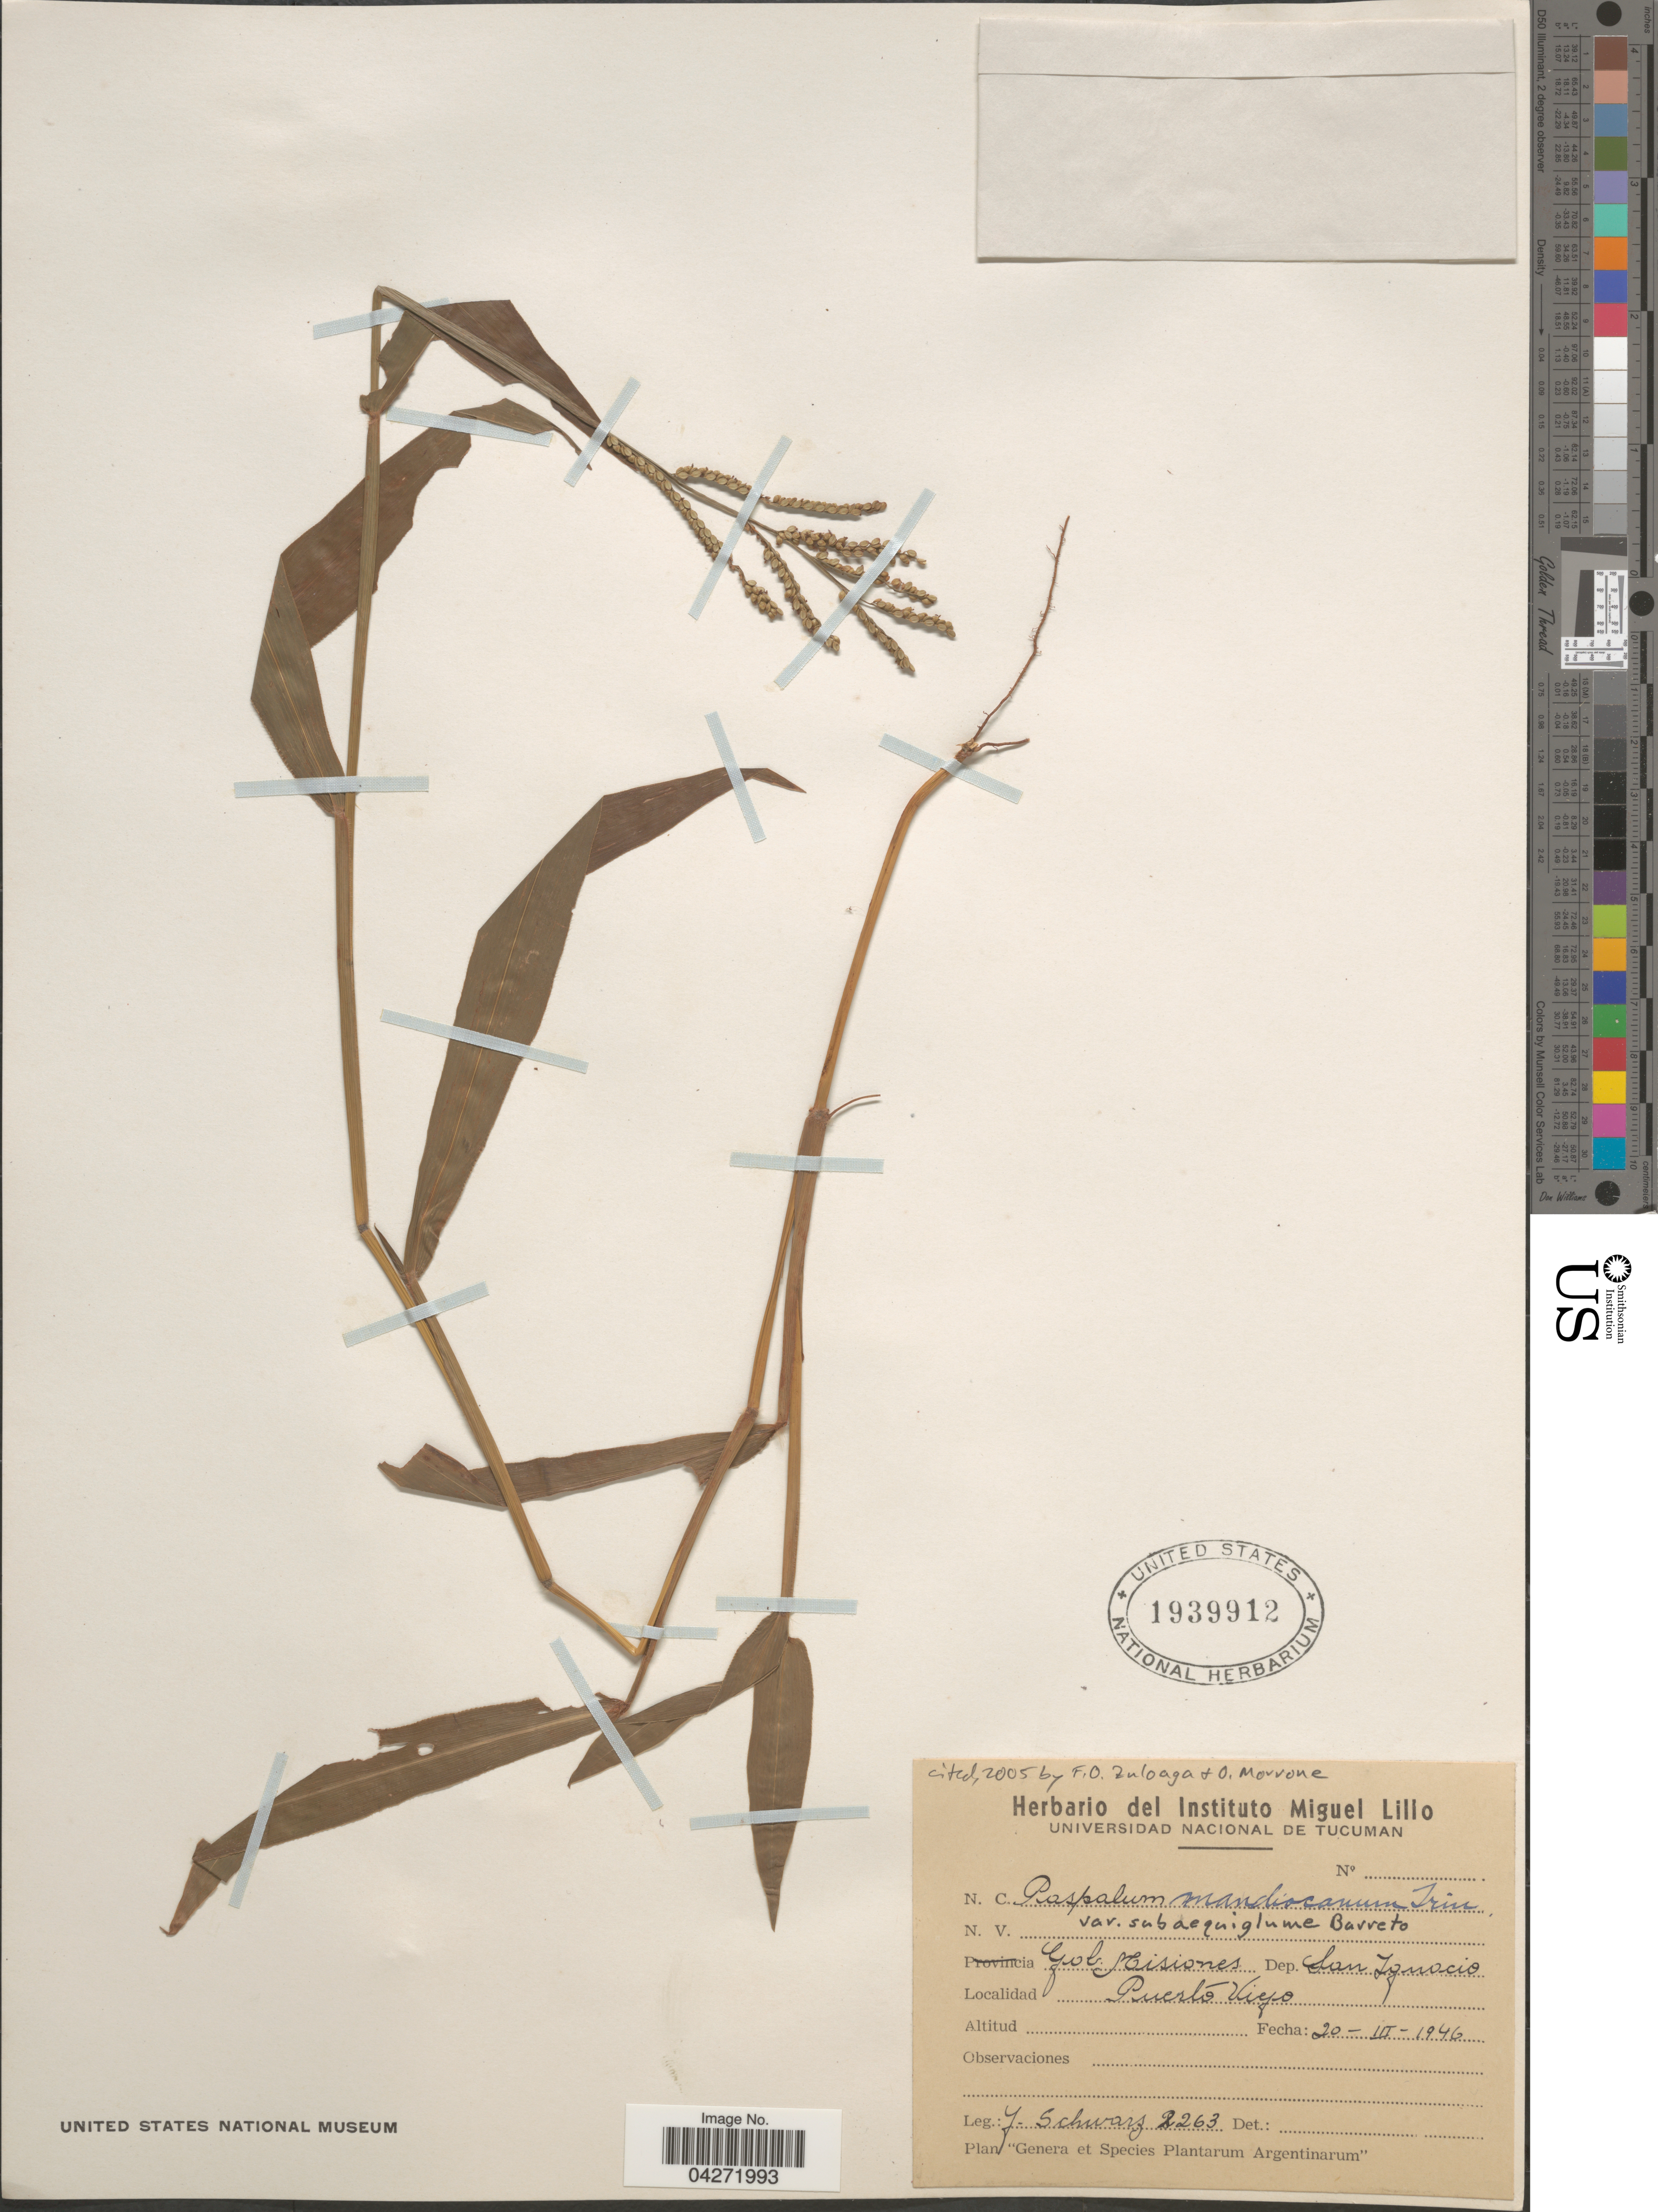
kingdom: Plantae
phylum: Tracheophyta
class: Liliopsida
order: Poales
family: Poaceae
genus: Paspalum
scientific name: Paspalum mandiocanum var. subaequiglume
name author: I.L. Barreto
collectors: J. Schwarz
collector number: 2263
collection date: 1946-03-20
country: Argentina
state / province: Misiones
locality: Gob. Misiones. Dep. San Ignacio. Puerto Viejo.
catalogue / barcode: US 1939912